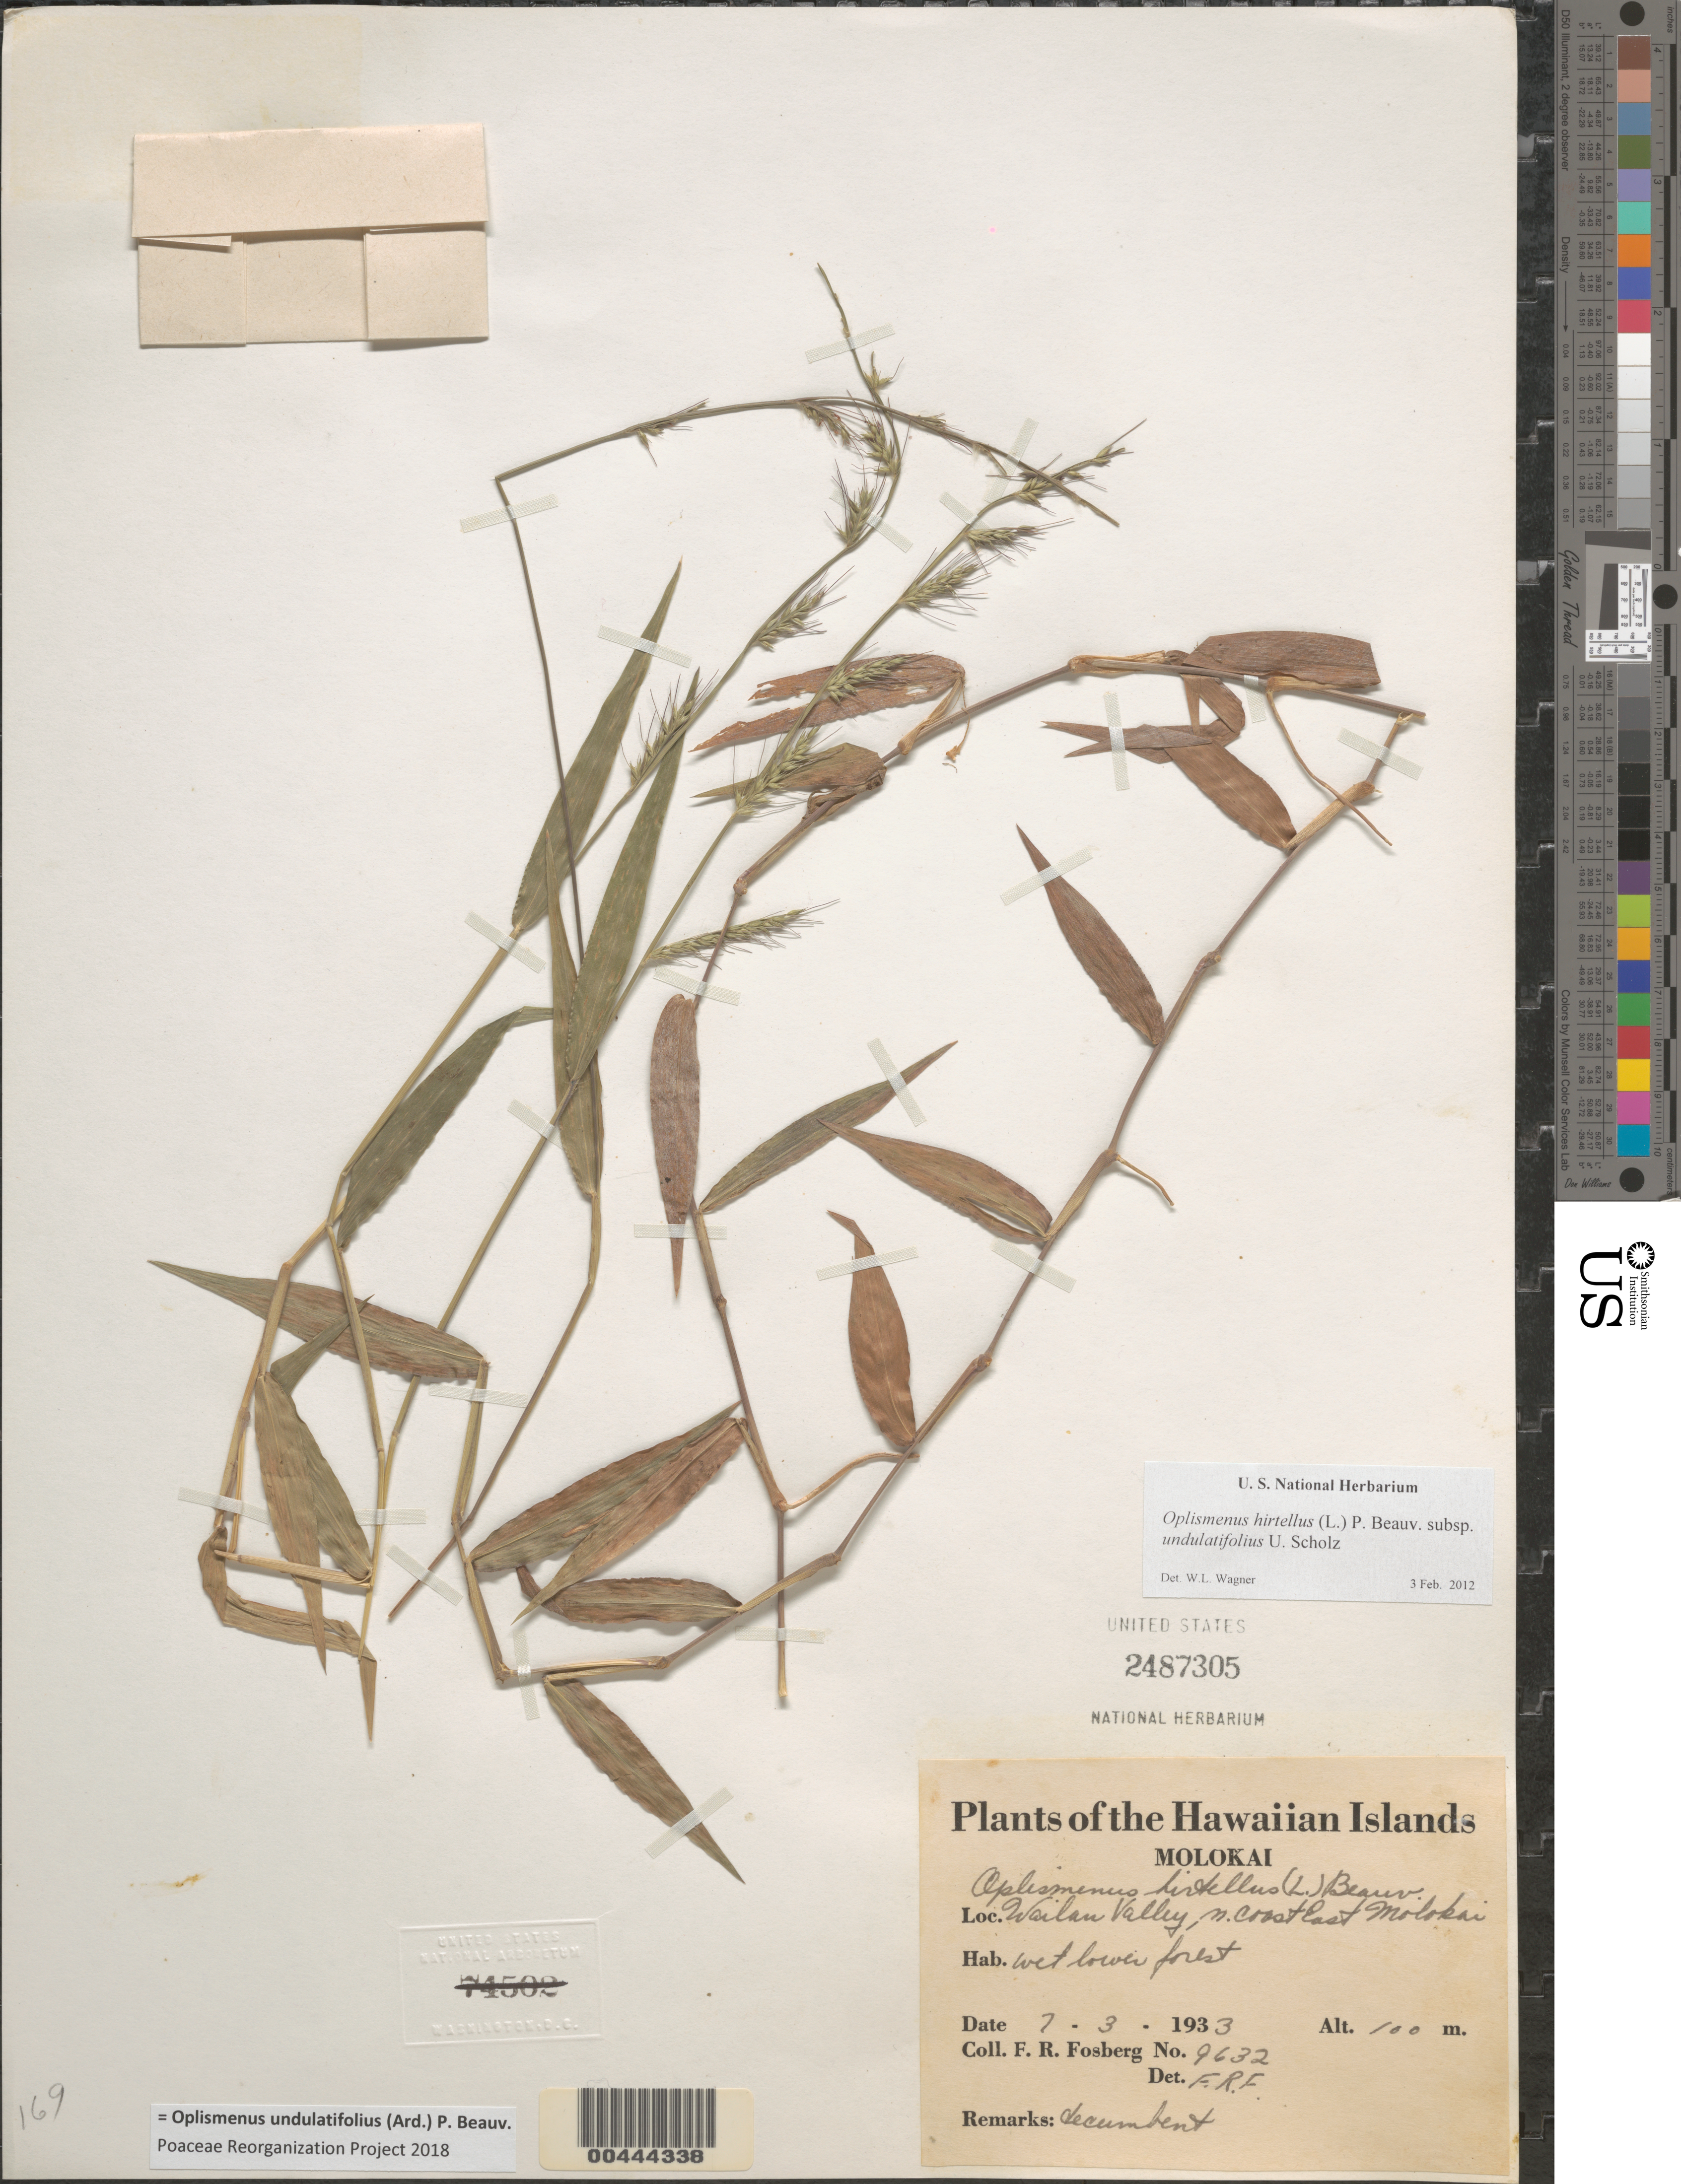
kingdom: Plantae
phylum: Tracheophyta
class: Liliopsida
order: Poales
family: Poaceae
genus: Oplismenus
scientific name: Oplismenus undulatifolius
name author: (Ard.) P. Beauv.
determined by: Poaceae Reorganization Project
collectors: F. R. Fosberg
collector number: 9632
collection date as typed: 7 Mar 1933 to 3 Jul 1933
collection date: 1933-03-07/1933-07-03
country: United States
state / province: Hawaii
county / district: Maui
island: Moloka'i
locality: Wailau Valley, N. coast East Molokai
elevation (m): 100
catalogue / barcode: US 2487305